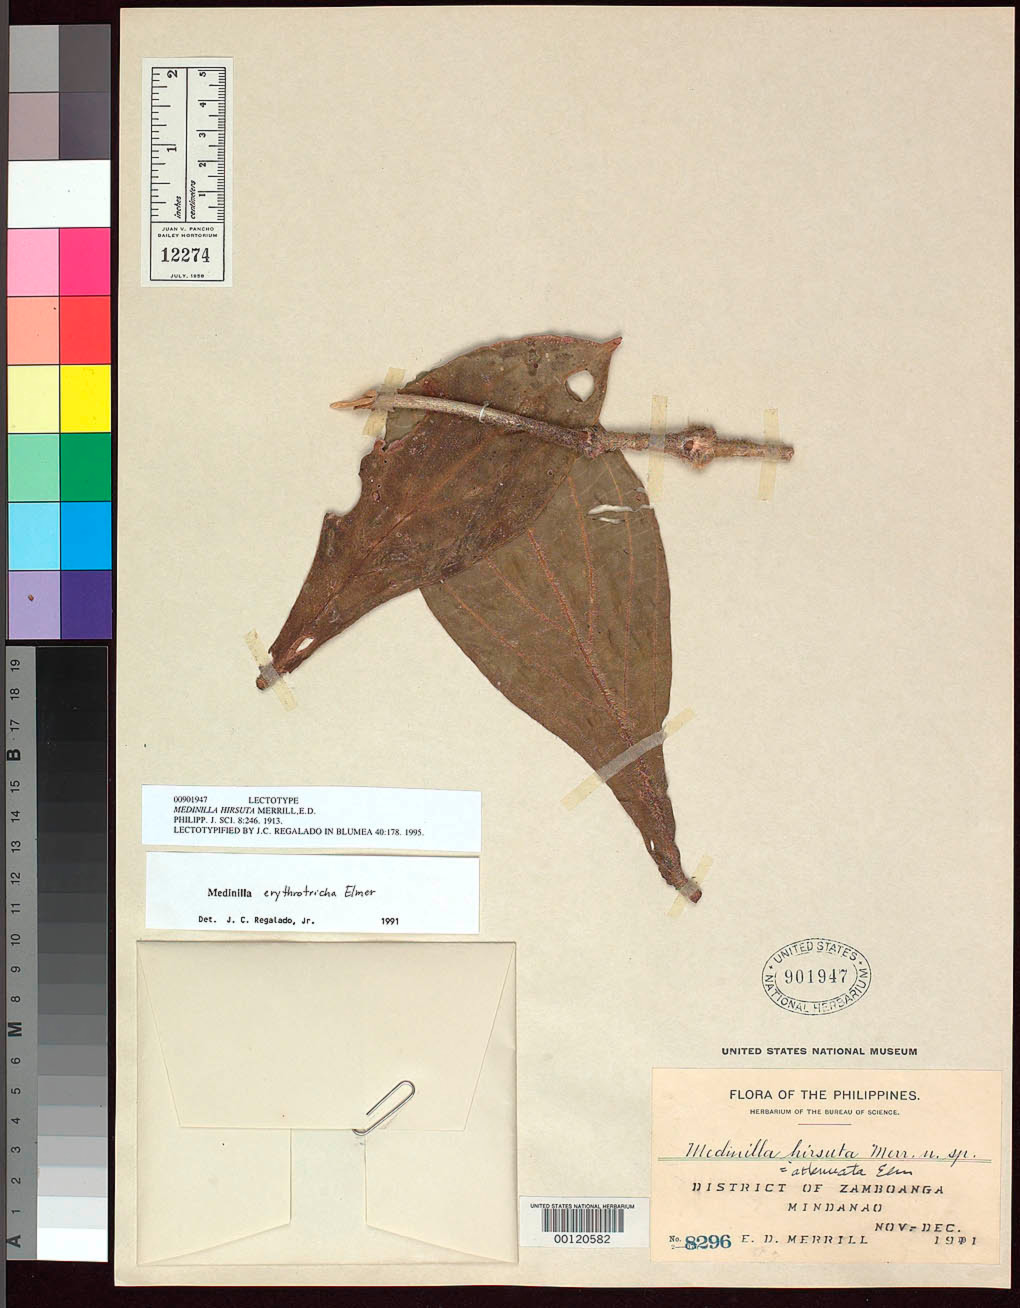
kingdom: Plantae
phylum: Tracheophyta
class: Magnoliopsida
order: Myrtales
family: Melastomataceae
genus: Medinilla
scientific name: Medinilla hirsuta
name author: Merr.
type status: Lectotype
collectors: E. D. Merrill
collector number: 8296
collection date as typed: Nov 1911 to -- Dec 1911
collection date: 1911-11/1911-12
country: Philippines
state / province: Zamboanga Peninsula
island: Mindanao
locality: Sax River Mountains, back of San Ramon.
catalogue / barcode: US 901947